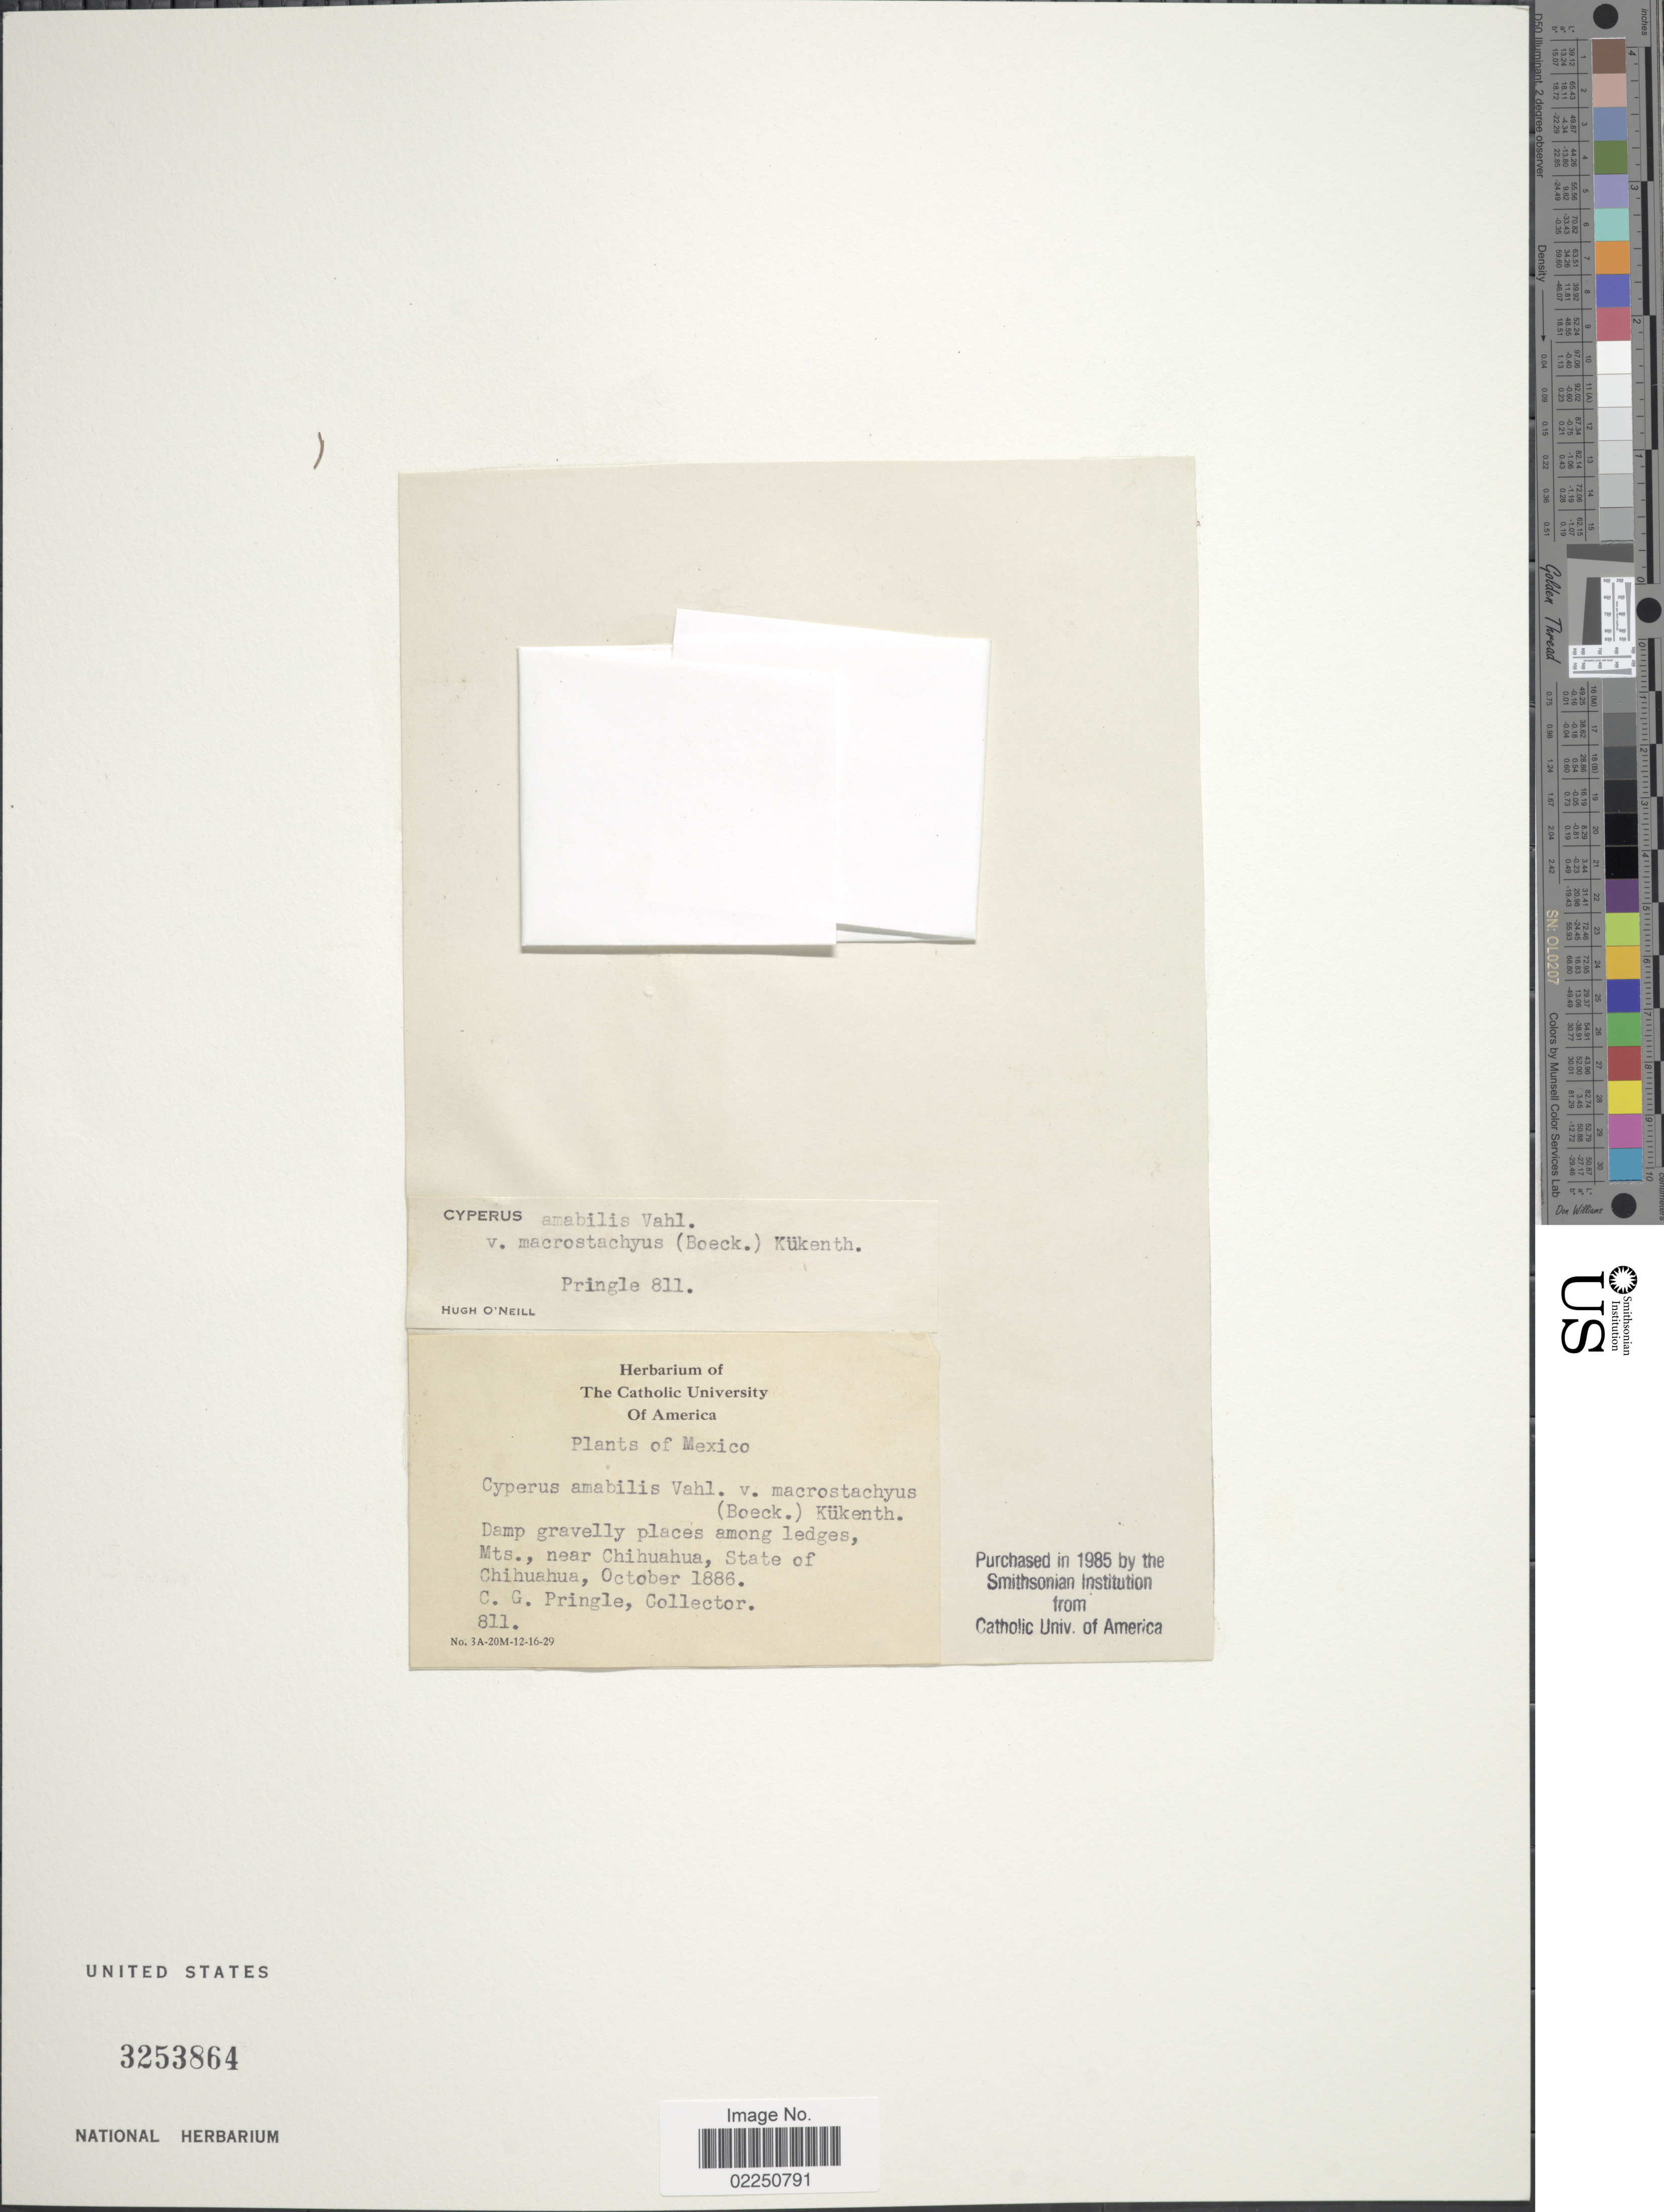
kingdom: Plantae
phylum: Tracheophyta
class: Liliopsida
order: Poales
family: Cyperaceae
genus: Cyperus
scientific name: Cyperus amabilis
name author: Vahl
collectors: C. G. Pringle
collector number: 811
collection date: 1886-10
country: Mexico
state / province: Chihuahua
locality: Mts. near Chihuahua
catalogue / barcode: US 3253864